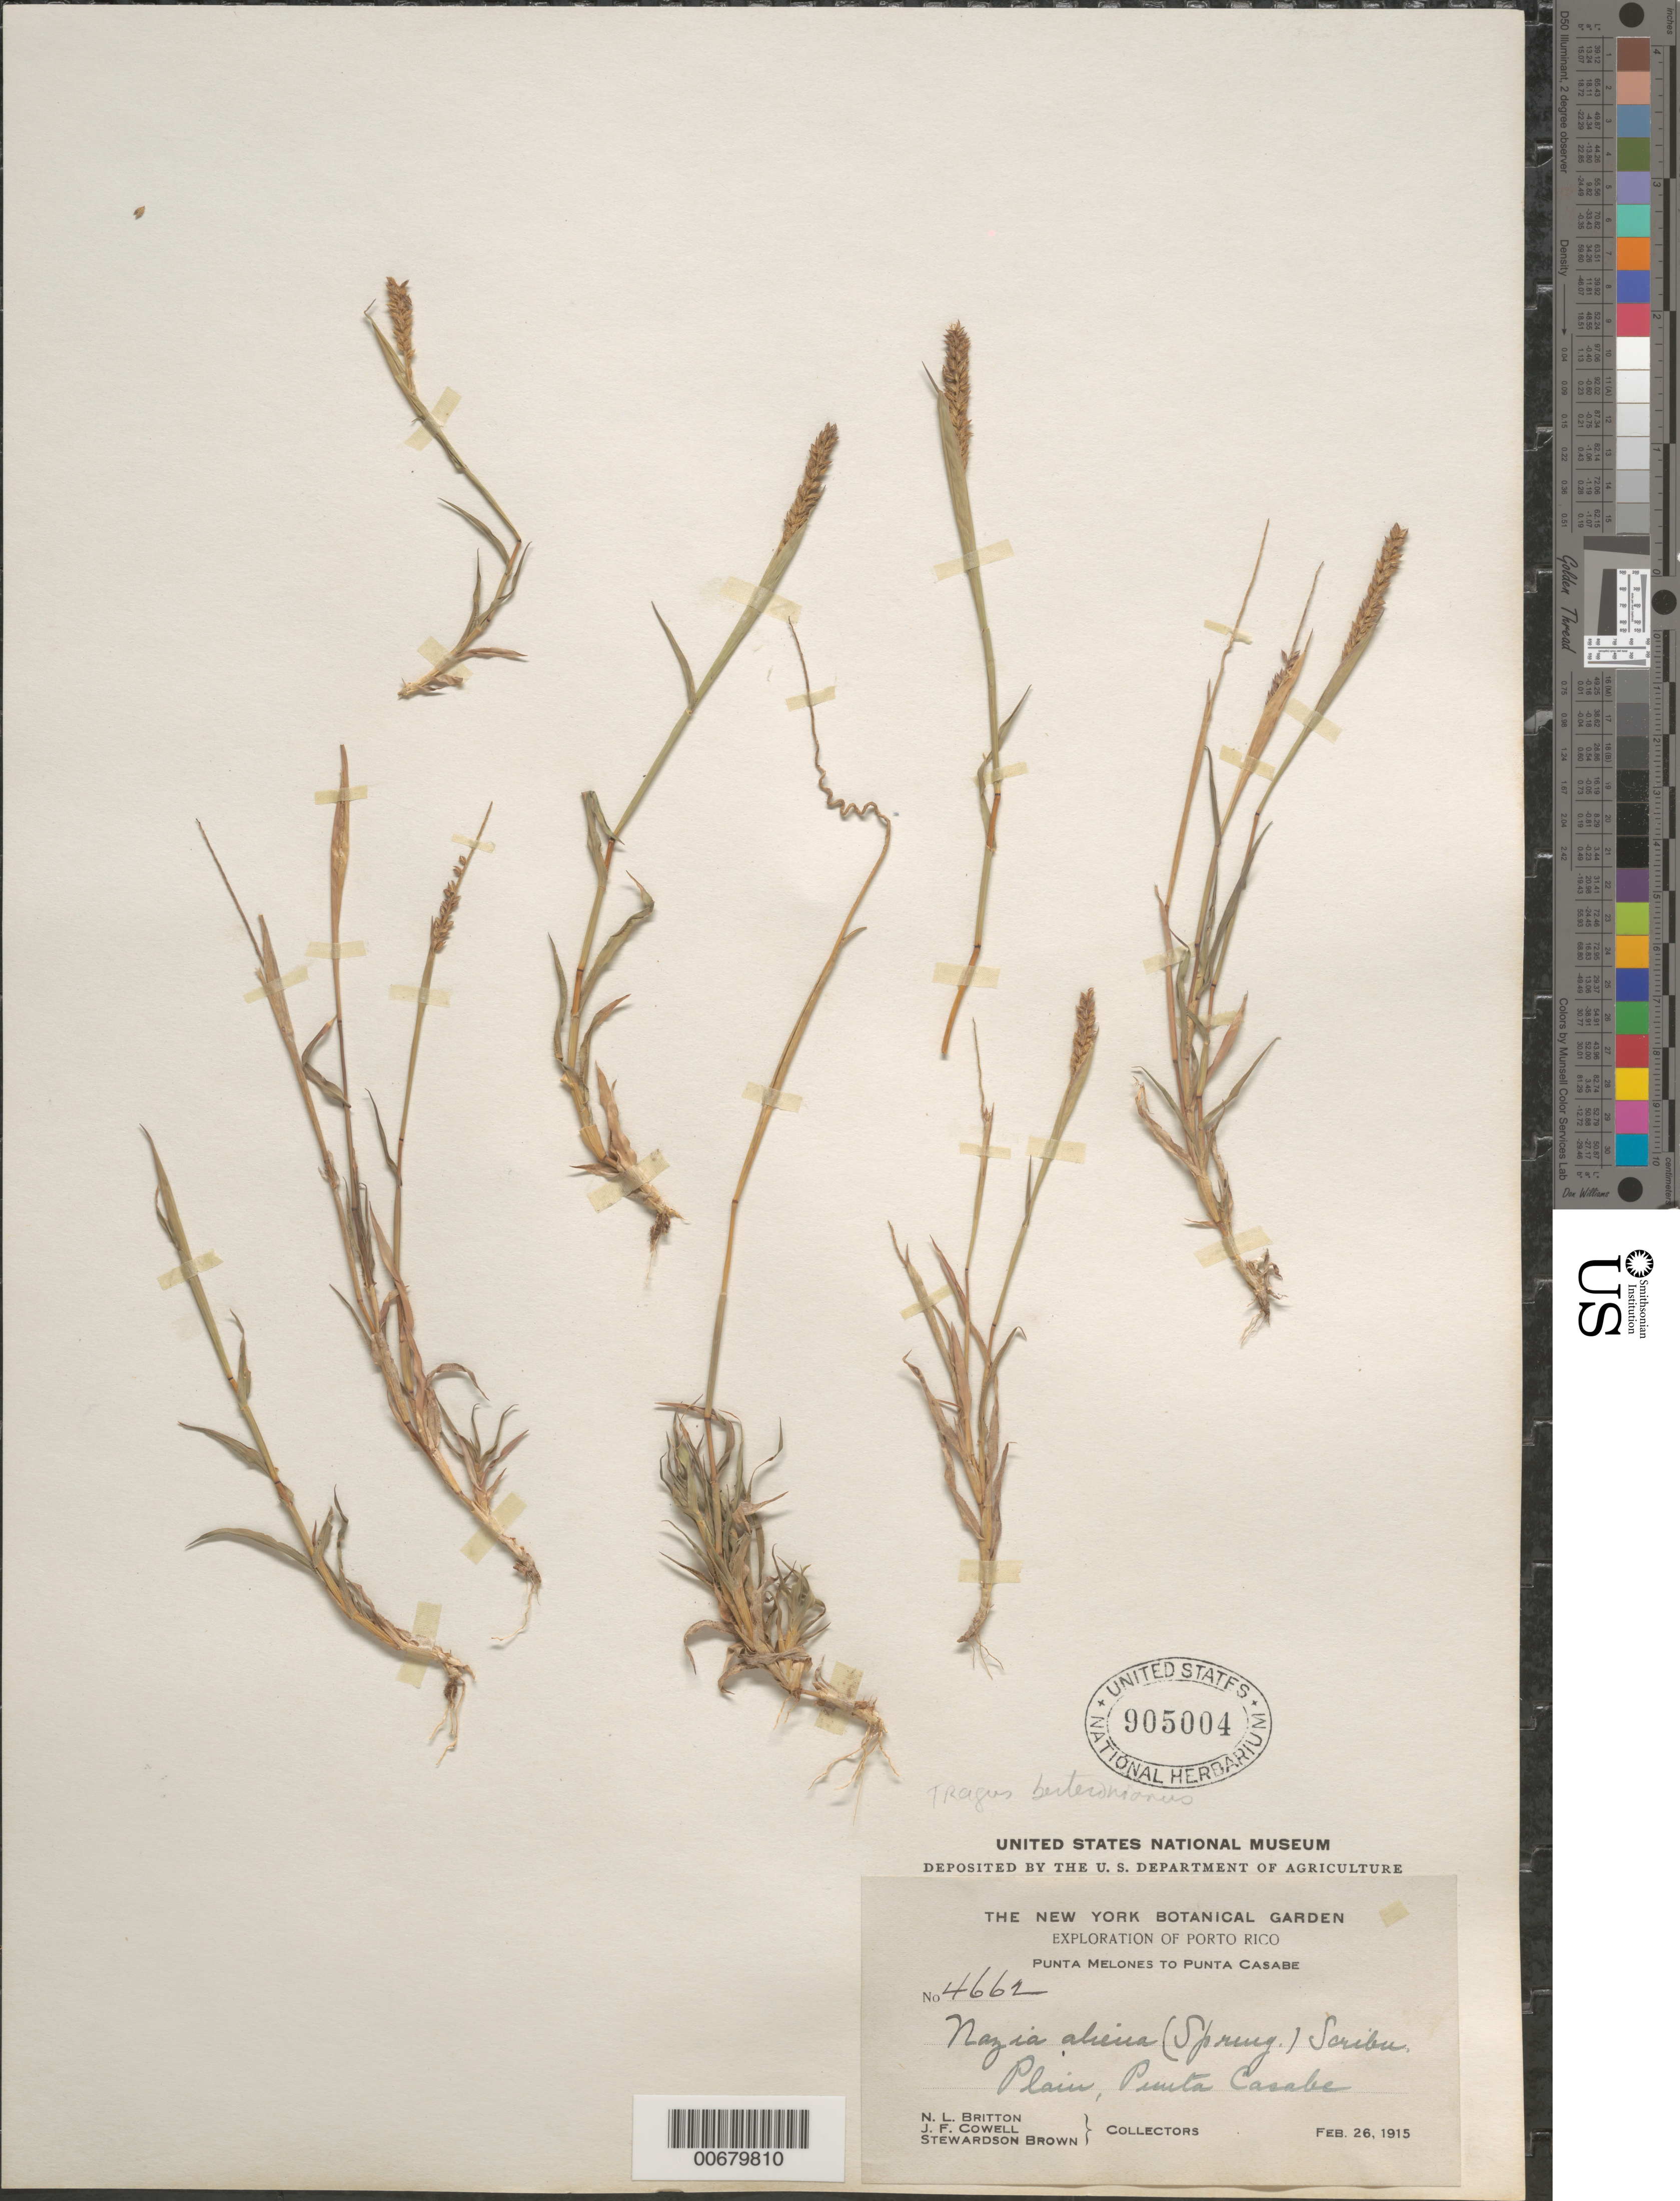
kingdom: Plantae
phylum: Tracheophyta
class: Liliopsida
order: Poales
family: Poaceae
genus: Tragus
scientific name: Tragus berteronianus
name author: Schult.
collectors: N. Britton, J. F. Cowell & S. Brown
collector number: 4662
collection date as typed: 26 Feb 1915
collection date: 1915-02-26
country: Puerto Rico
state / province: Cabo Rojo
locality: Punta Casabe, Punta Melones to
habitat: Plain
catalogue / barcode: US 905004